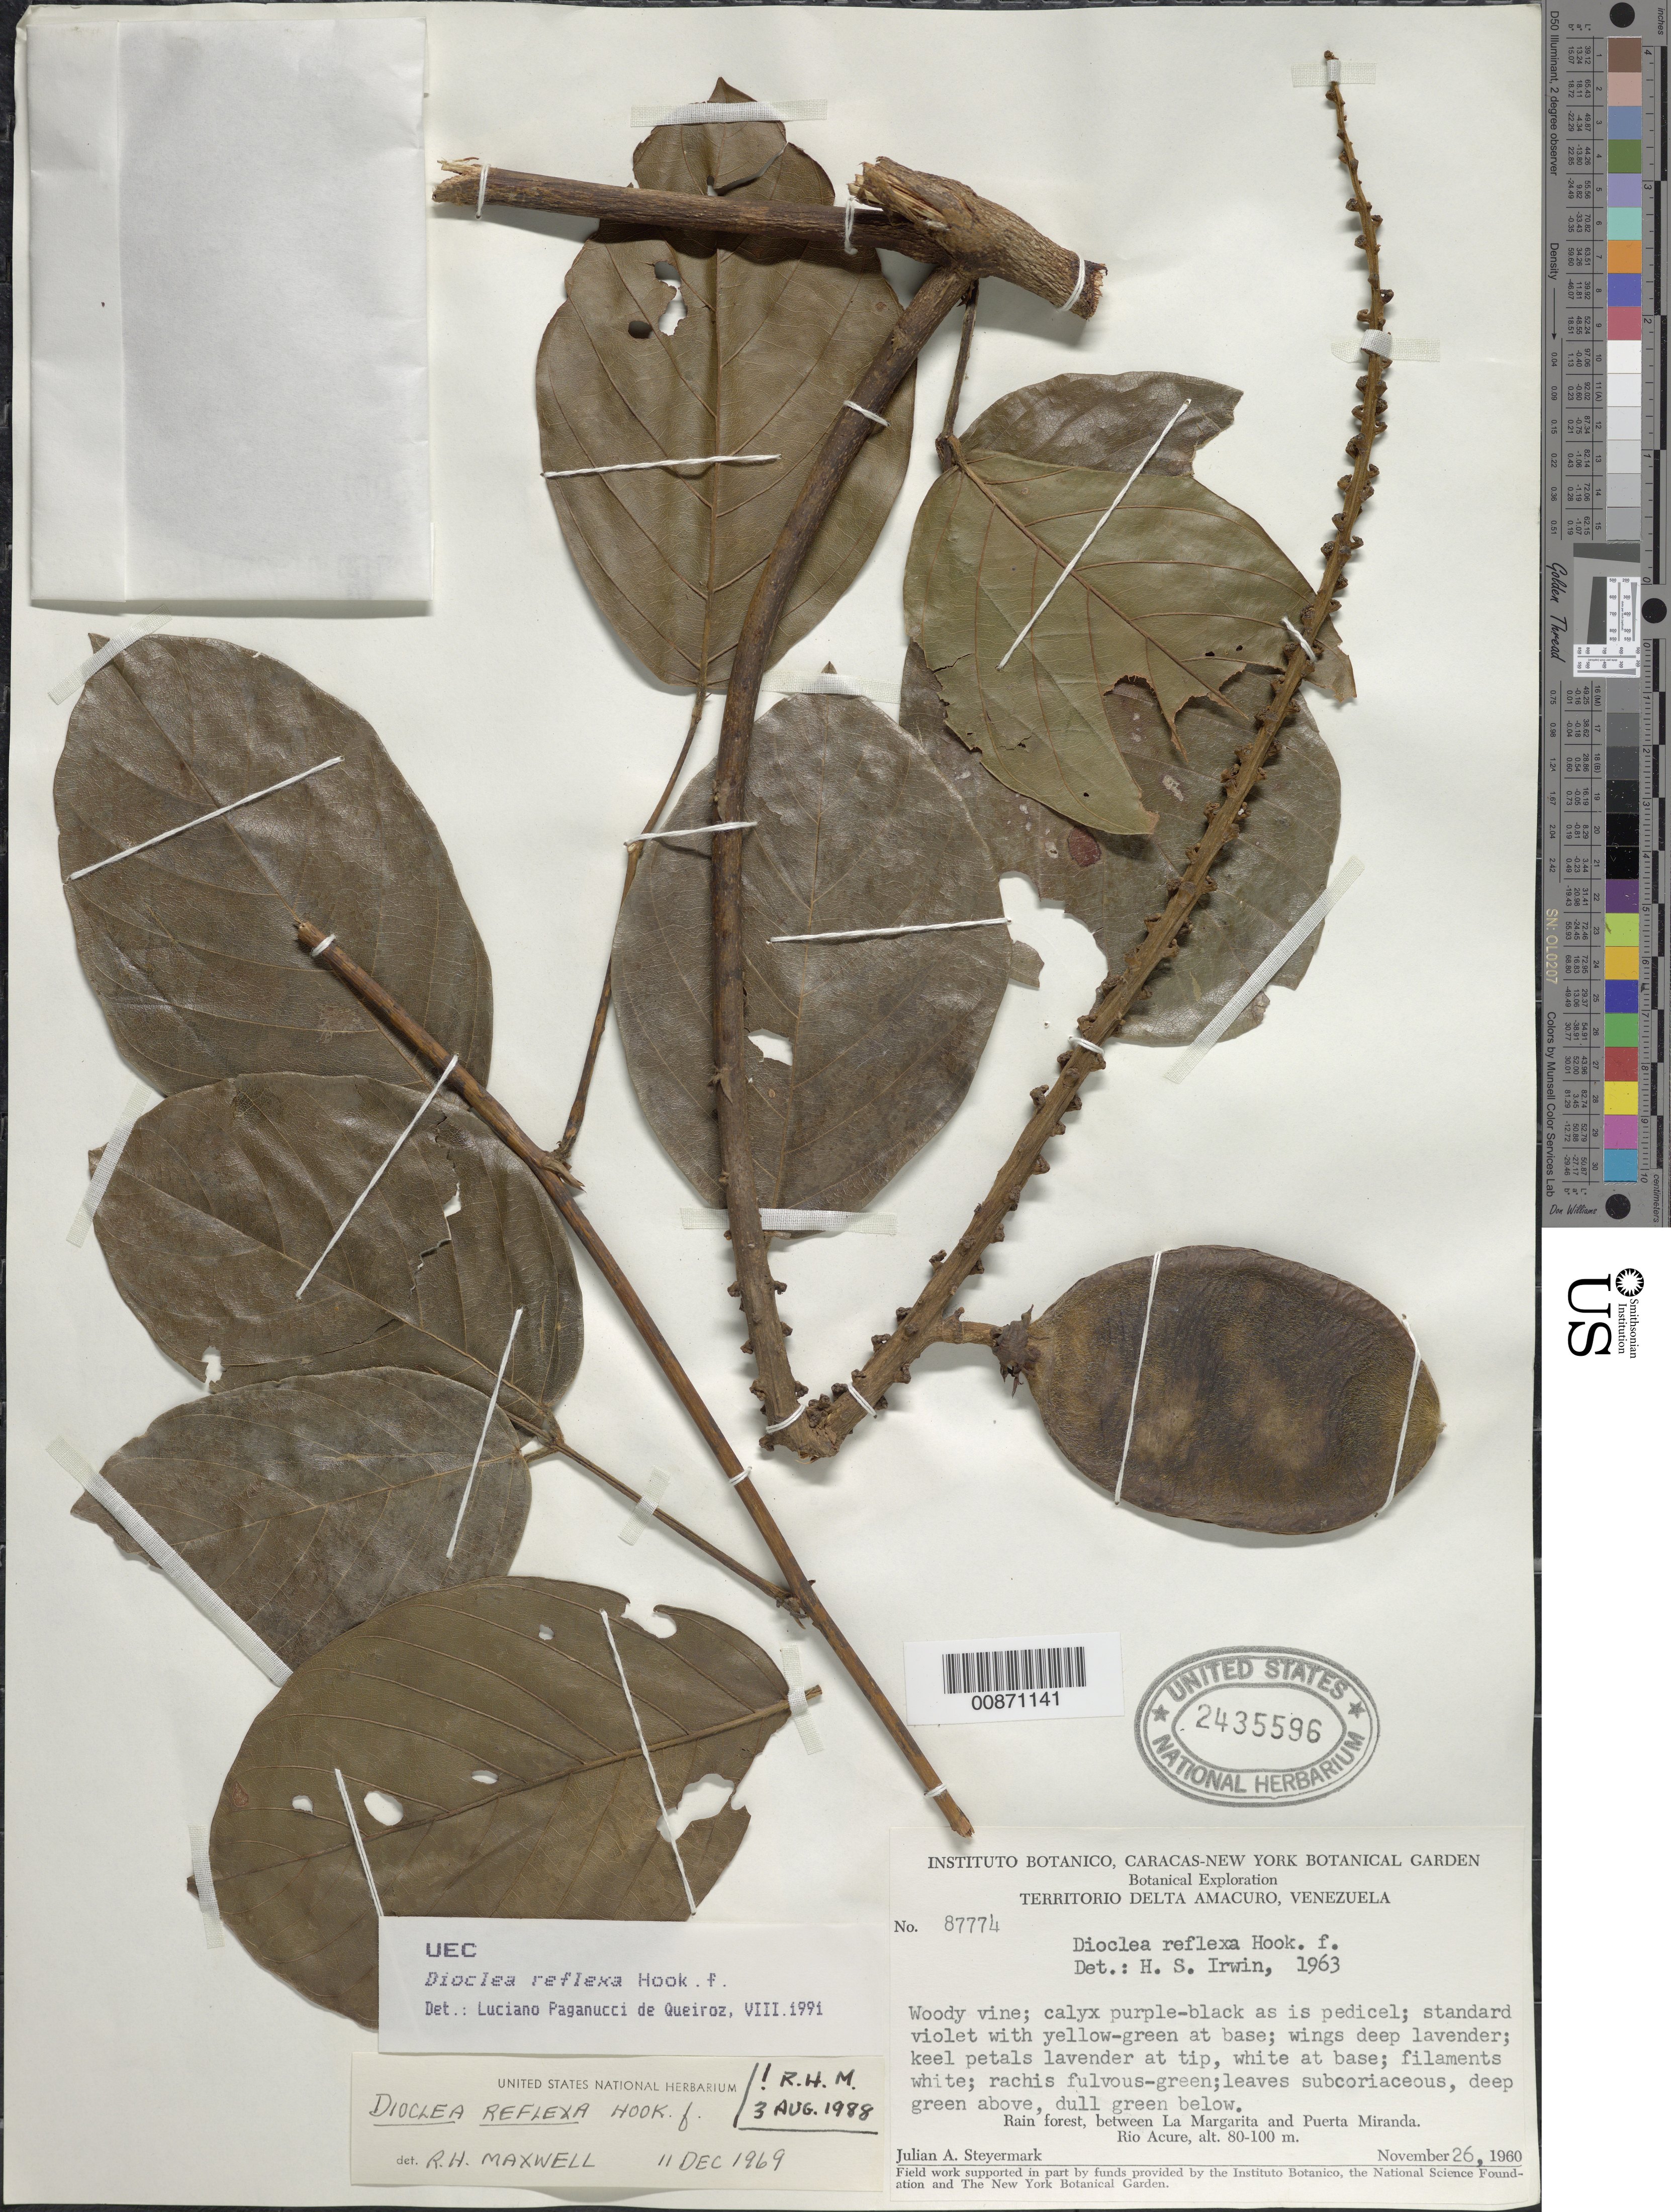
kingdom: Plantae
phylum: Tracheophyta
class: Magnoliopsida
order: Fabales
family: Fabaceae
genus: Macropsychanthus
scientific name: Macropsychanthus comosus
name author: (G. Mey.) L.P. Queiroz & Snak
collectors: J. Steyermark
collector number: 87774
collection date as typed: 26-Nov-60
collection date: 1960-11-26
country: Venezuela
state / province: Bolívar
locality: Río Acure, between La Margarita and Puerto Miranda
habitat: Rainforest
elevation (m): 80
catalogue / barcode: US 2435596